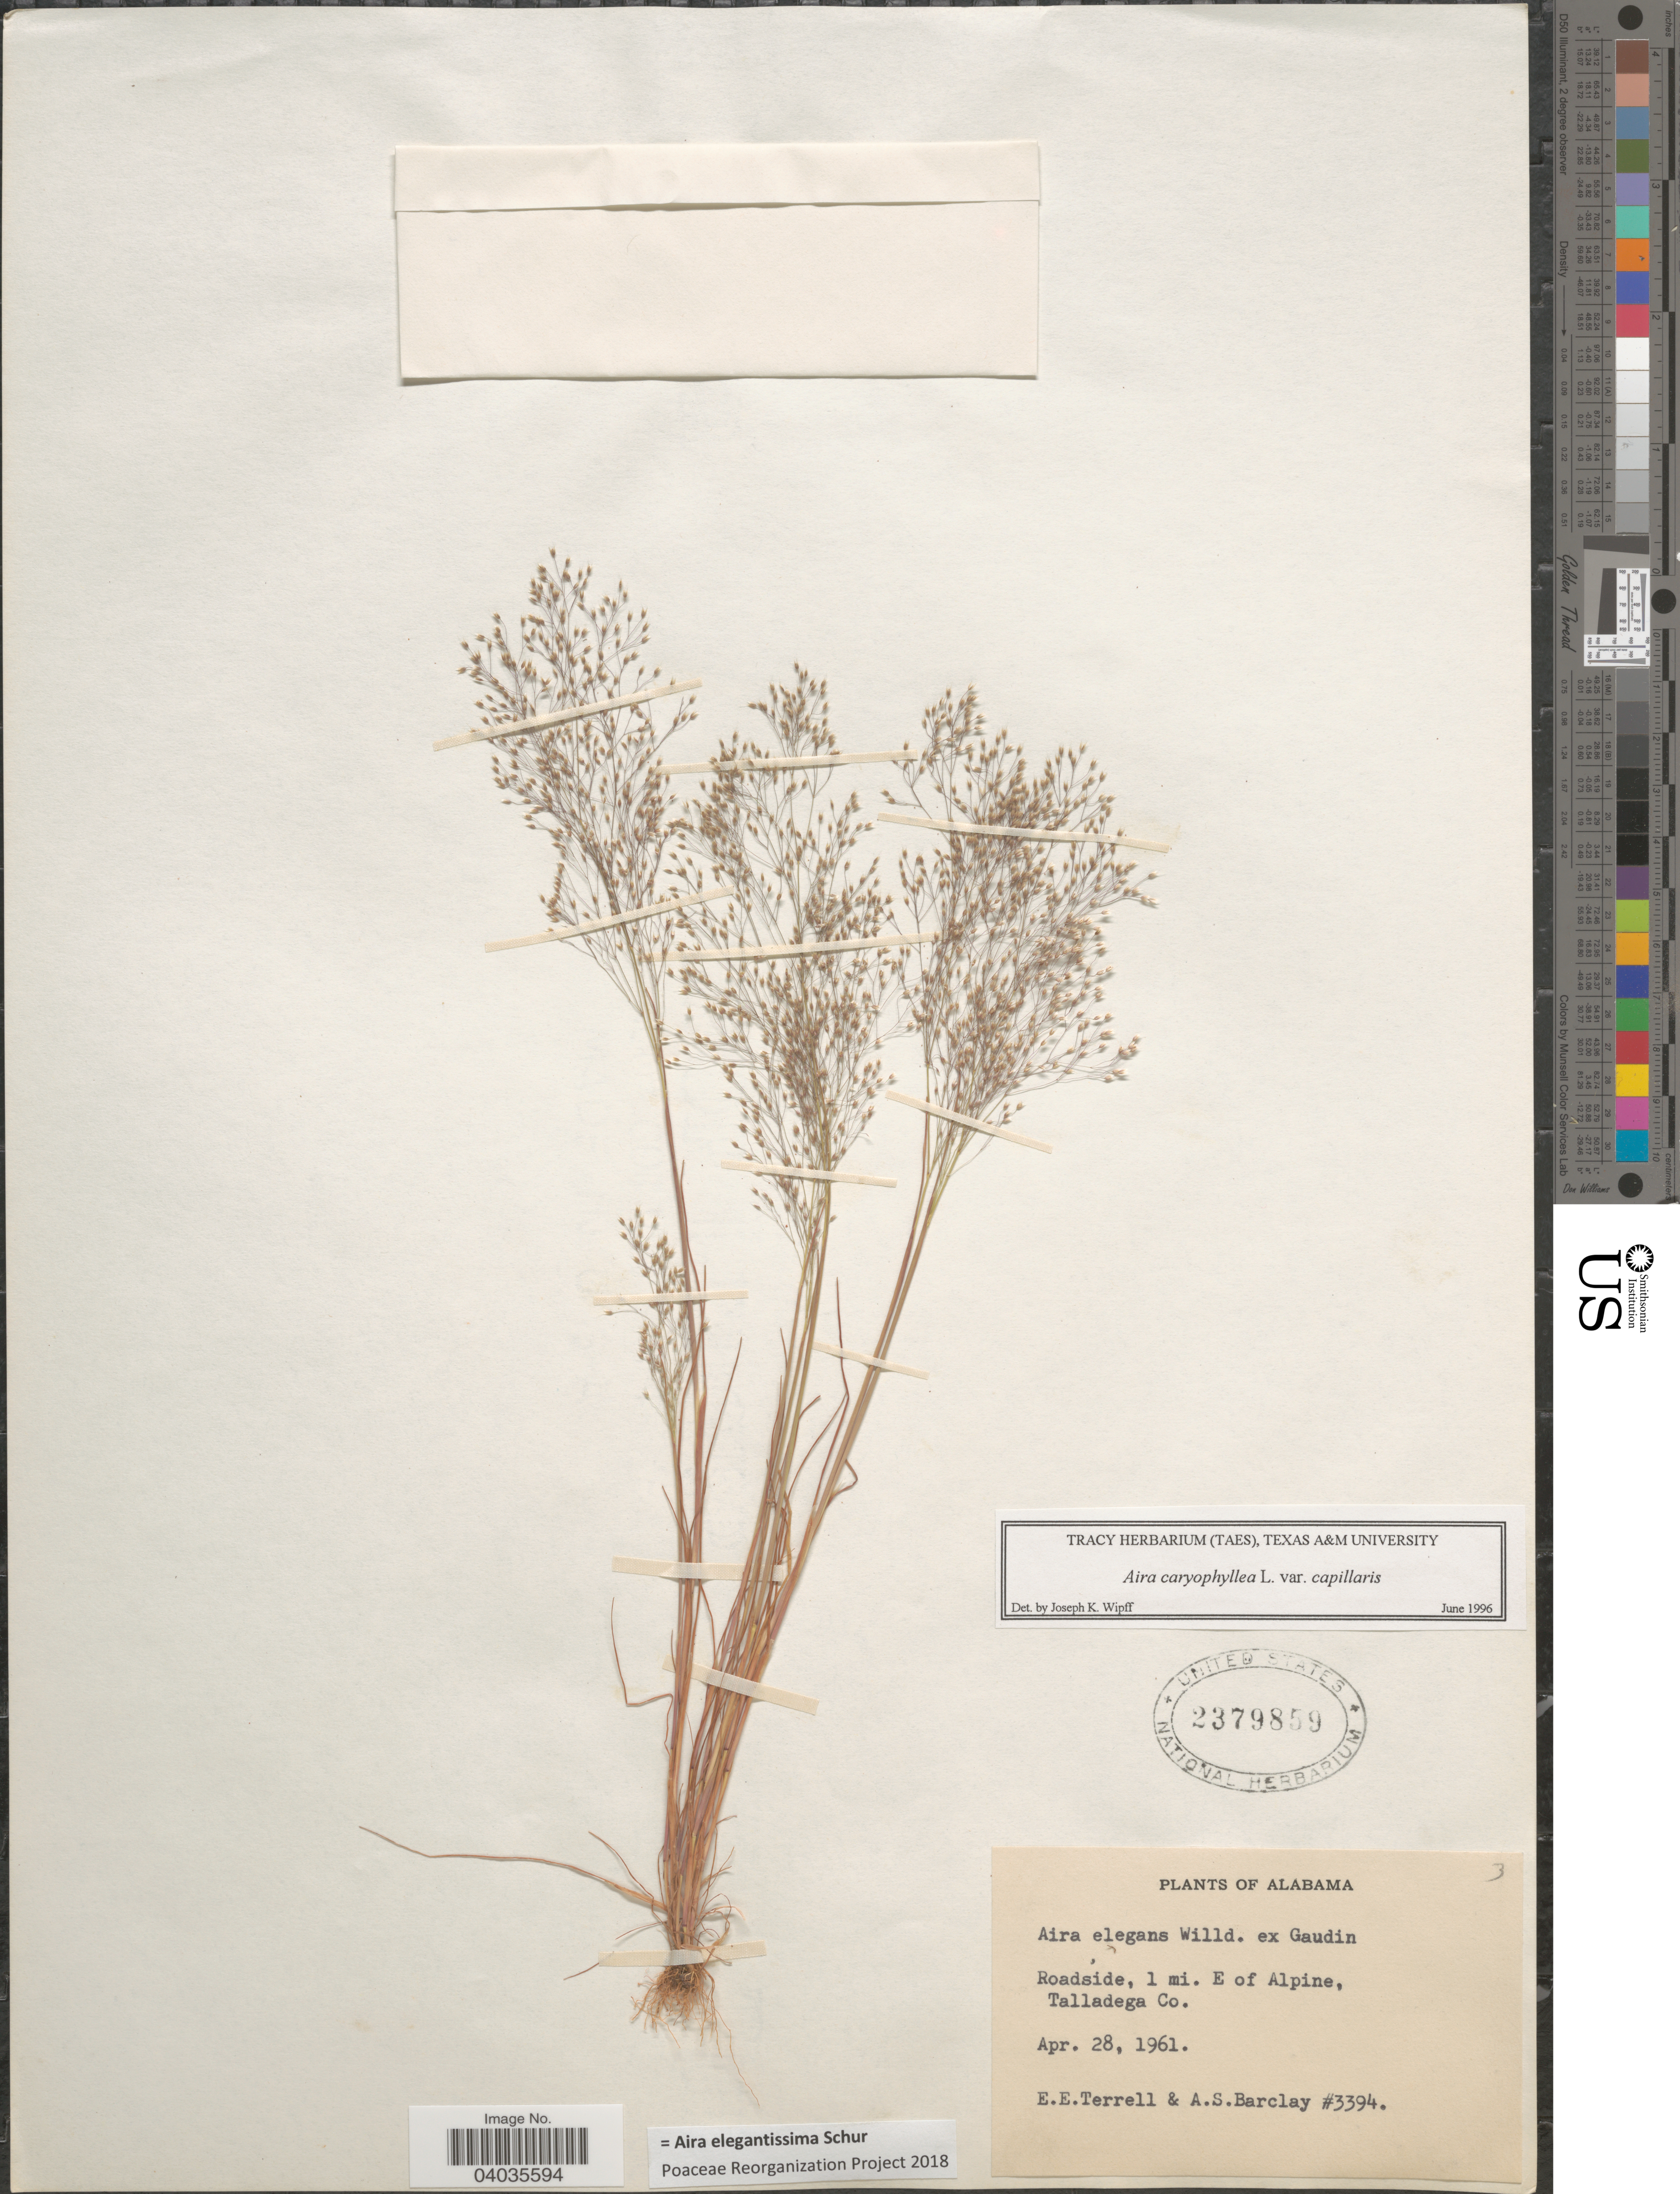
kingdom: Plantae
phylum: Tracheophyta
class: Liliopsida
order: Poales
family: Poaceae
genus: Aira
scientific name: Aira elegantissima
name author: Schur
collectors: E. E. Terrell & A. S. Barclay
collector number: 3394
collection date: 1961-04-28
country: United States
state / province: Alabama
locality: Roadside, 1 mi. E of Alpine, Talladega Co.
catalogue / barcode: US 2379859